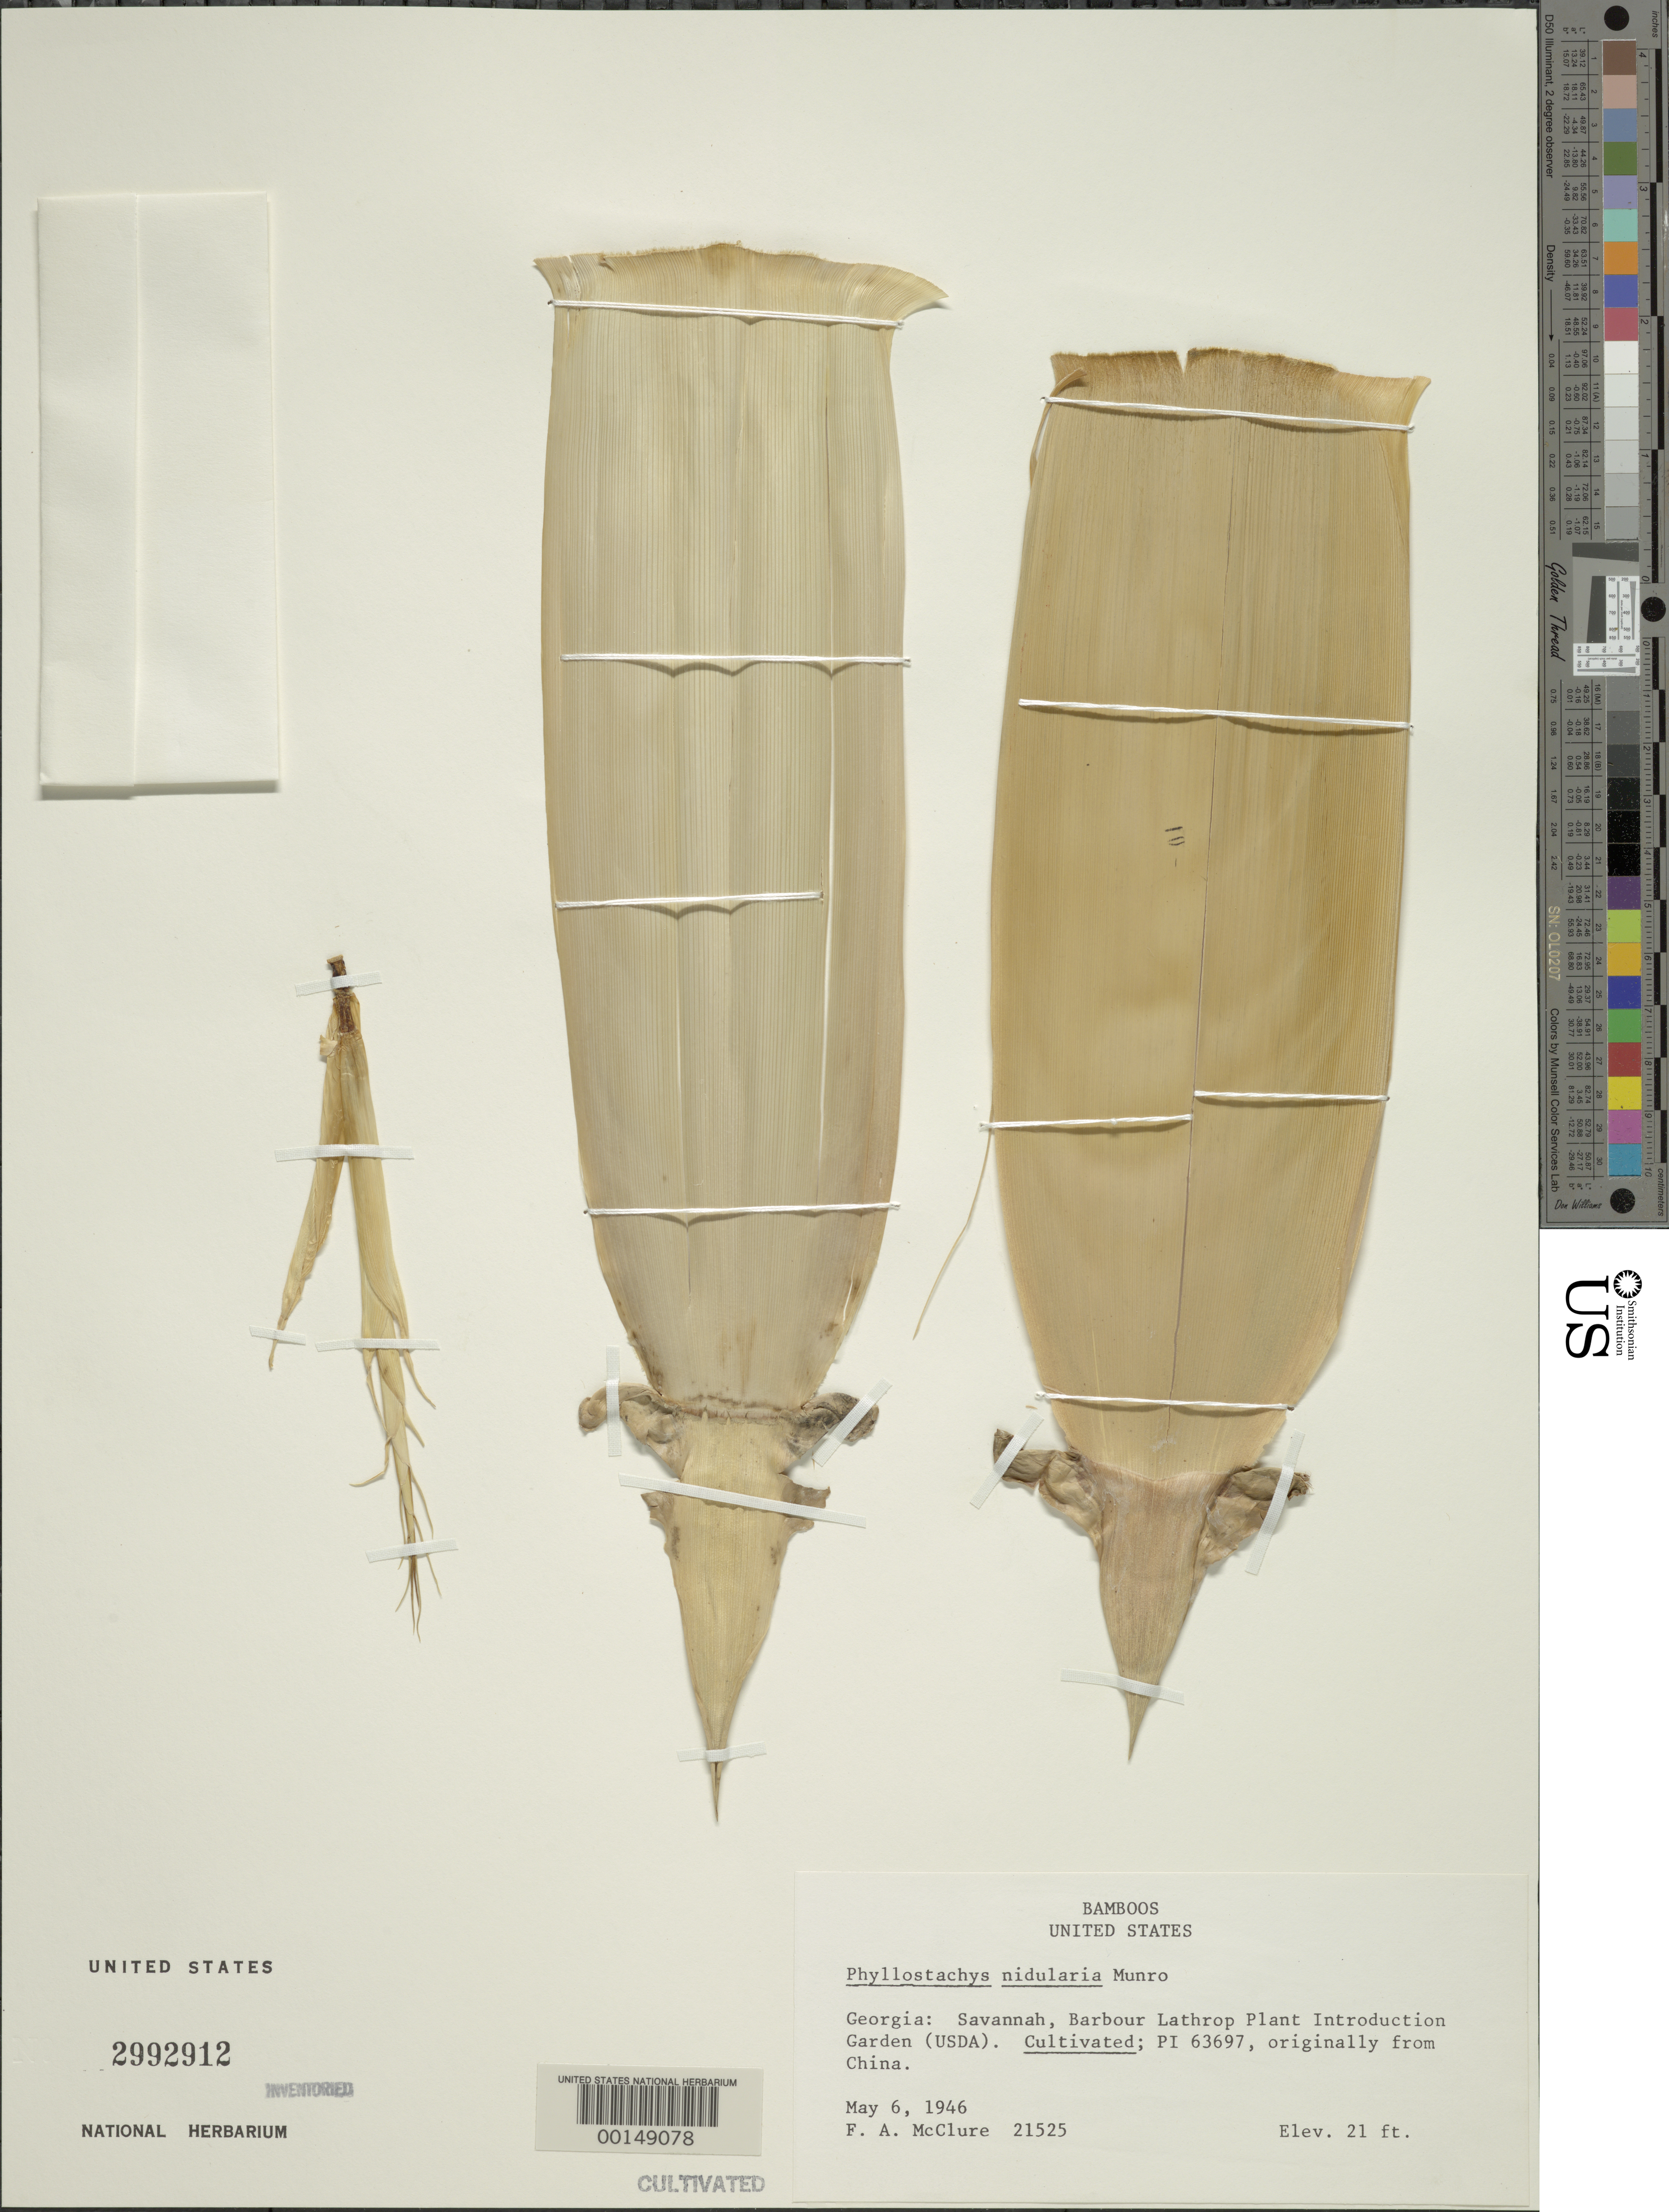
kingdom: Plantae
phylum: Tracheophyta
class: Liliopsida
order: Poales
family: Poaceae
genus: Phyllostachys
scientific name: Phyllostachys nidularia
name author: Munro ex Fenzi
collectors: F. A. McClure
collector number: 21525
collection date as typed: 06 May 1946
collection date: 1946-05-06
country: United States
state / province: Georgia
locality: Savannah, barbour lathrop p.i. garden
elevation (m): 6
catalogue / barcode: US 2992912